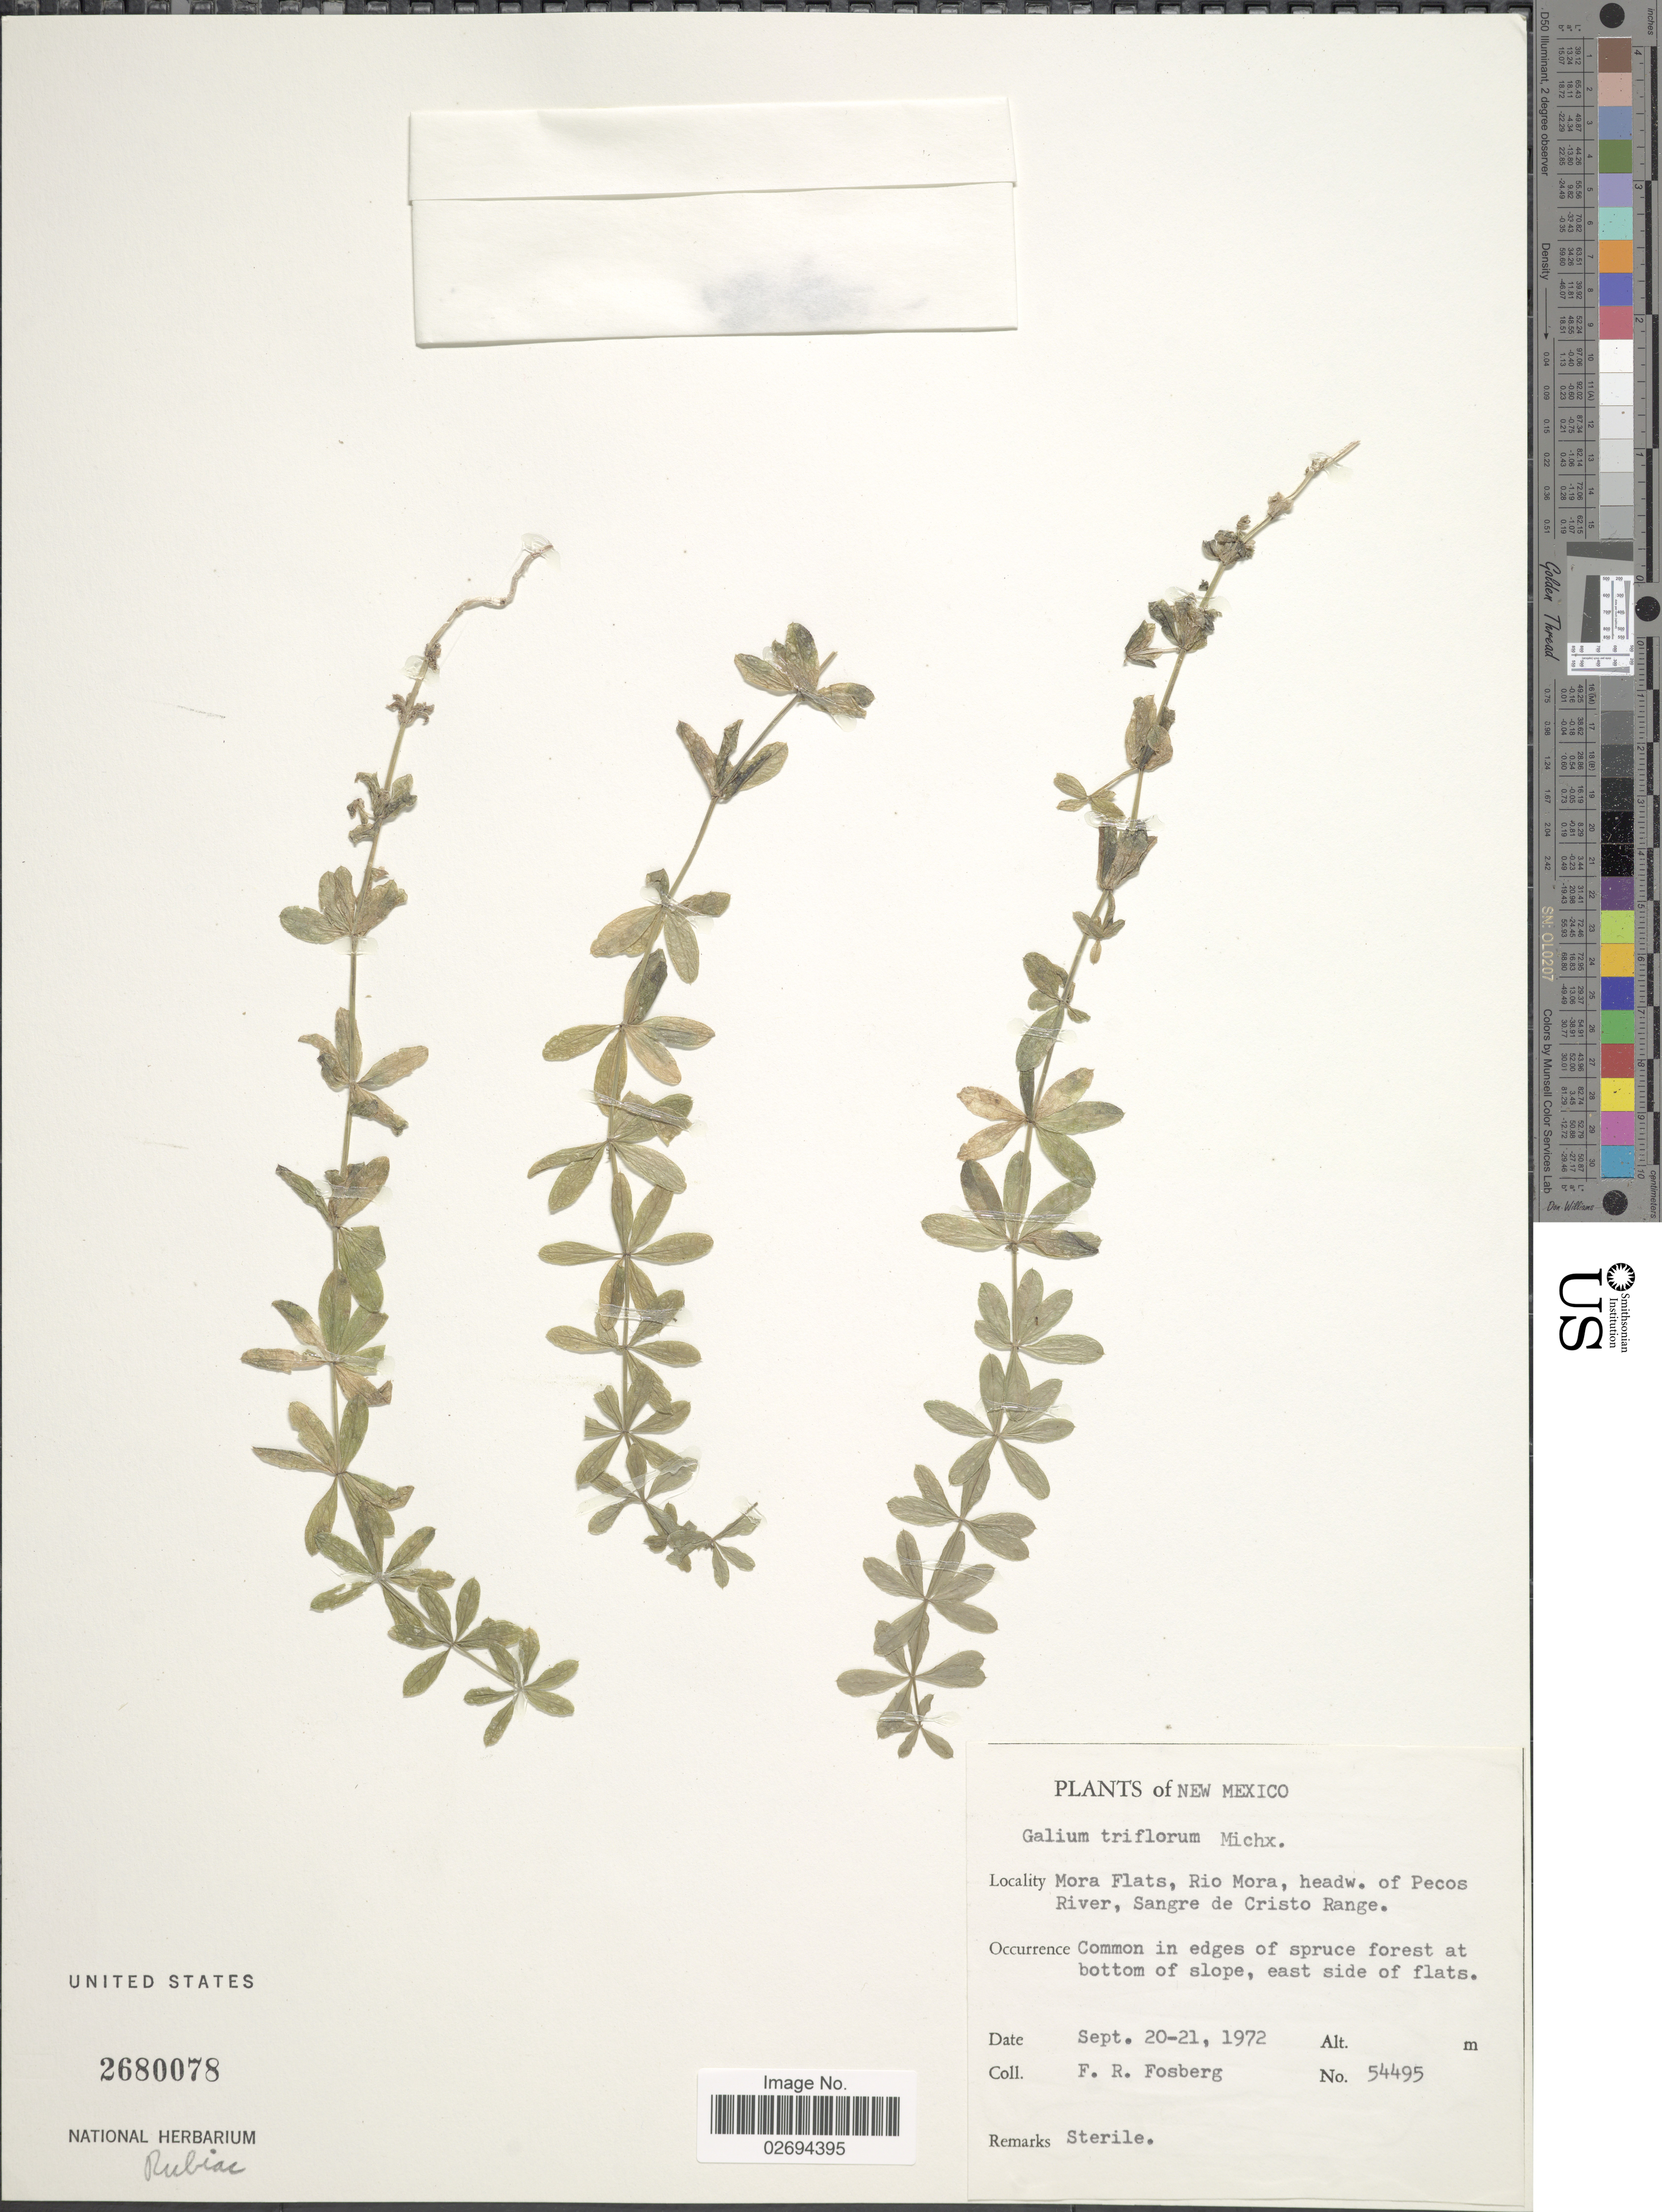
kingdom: Plantae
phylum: Tracheophyta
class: Magnoliopsida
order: Gentianales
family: Rubiaceae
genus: Galium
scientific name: Galium triflorum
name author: Michx.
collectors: F. R. Fosberg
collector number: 54495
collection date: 1972-09-20/1972-09-21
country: United States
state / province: New Mexico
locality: Mora Flats, Rio Mora, headw. of Pecos River, Sangre de Cristo Range.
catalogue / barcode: US 2680078